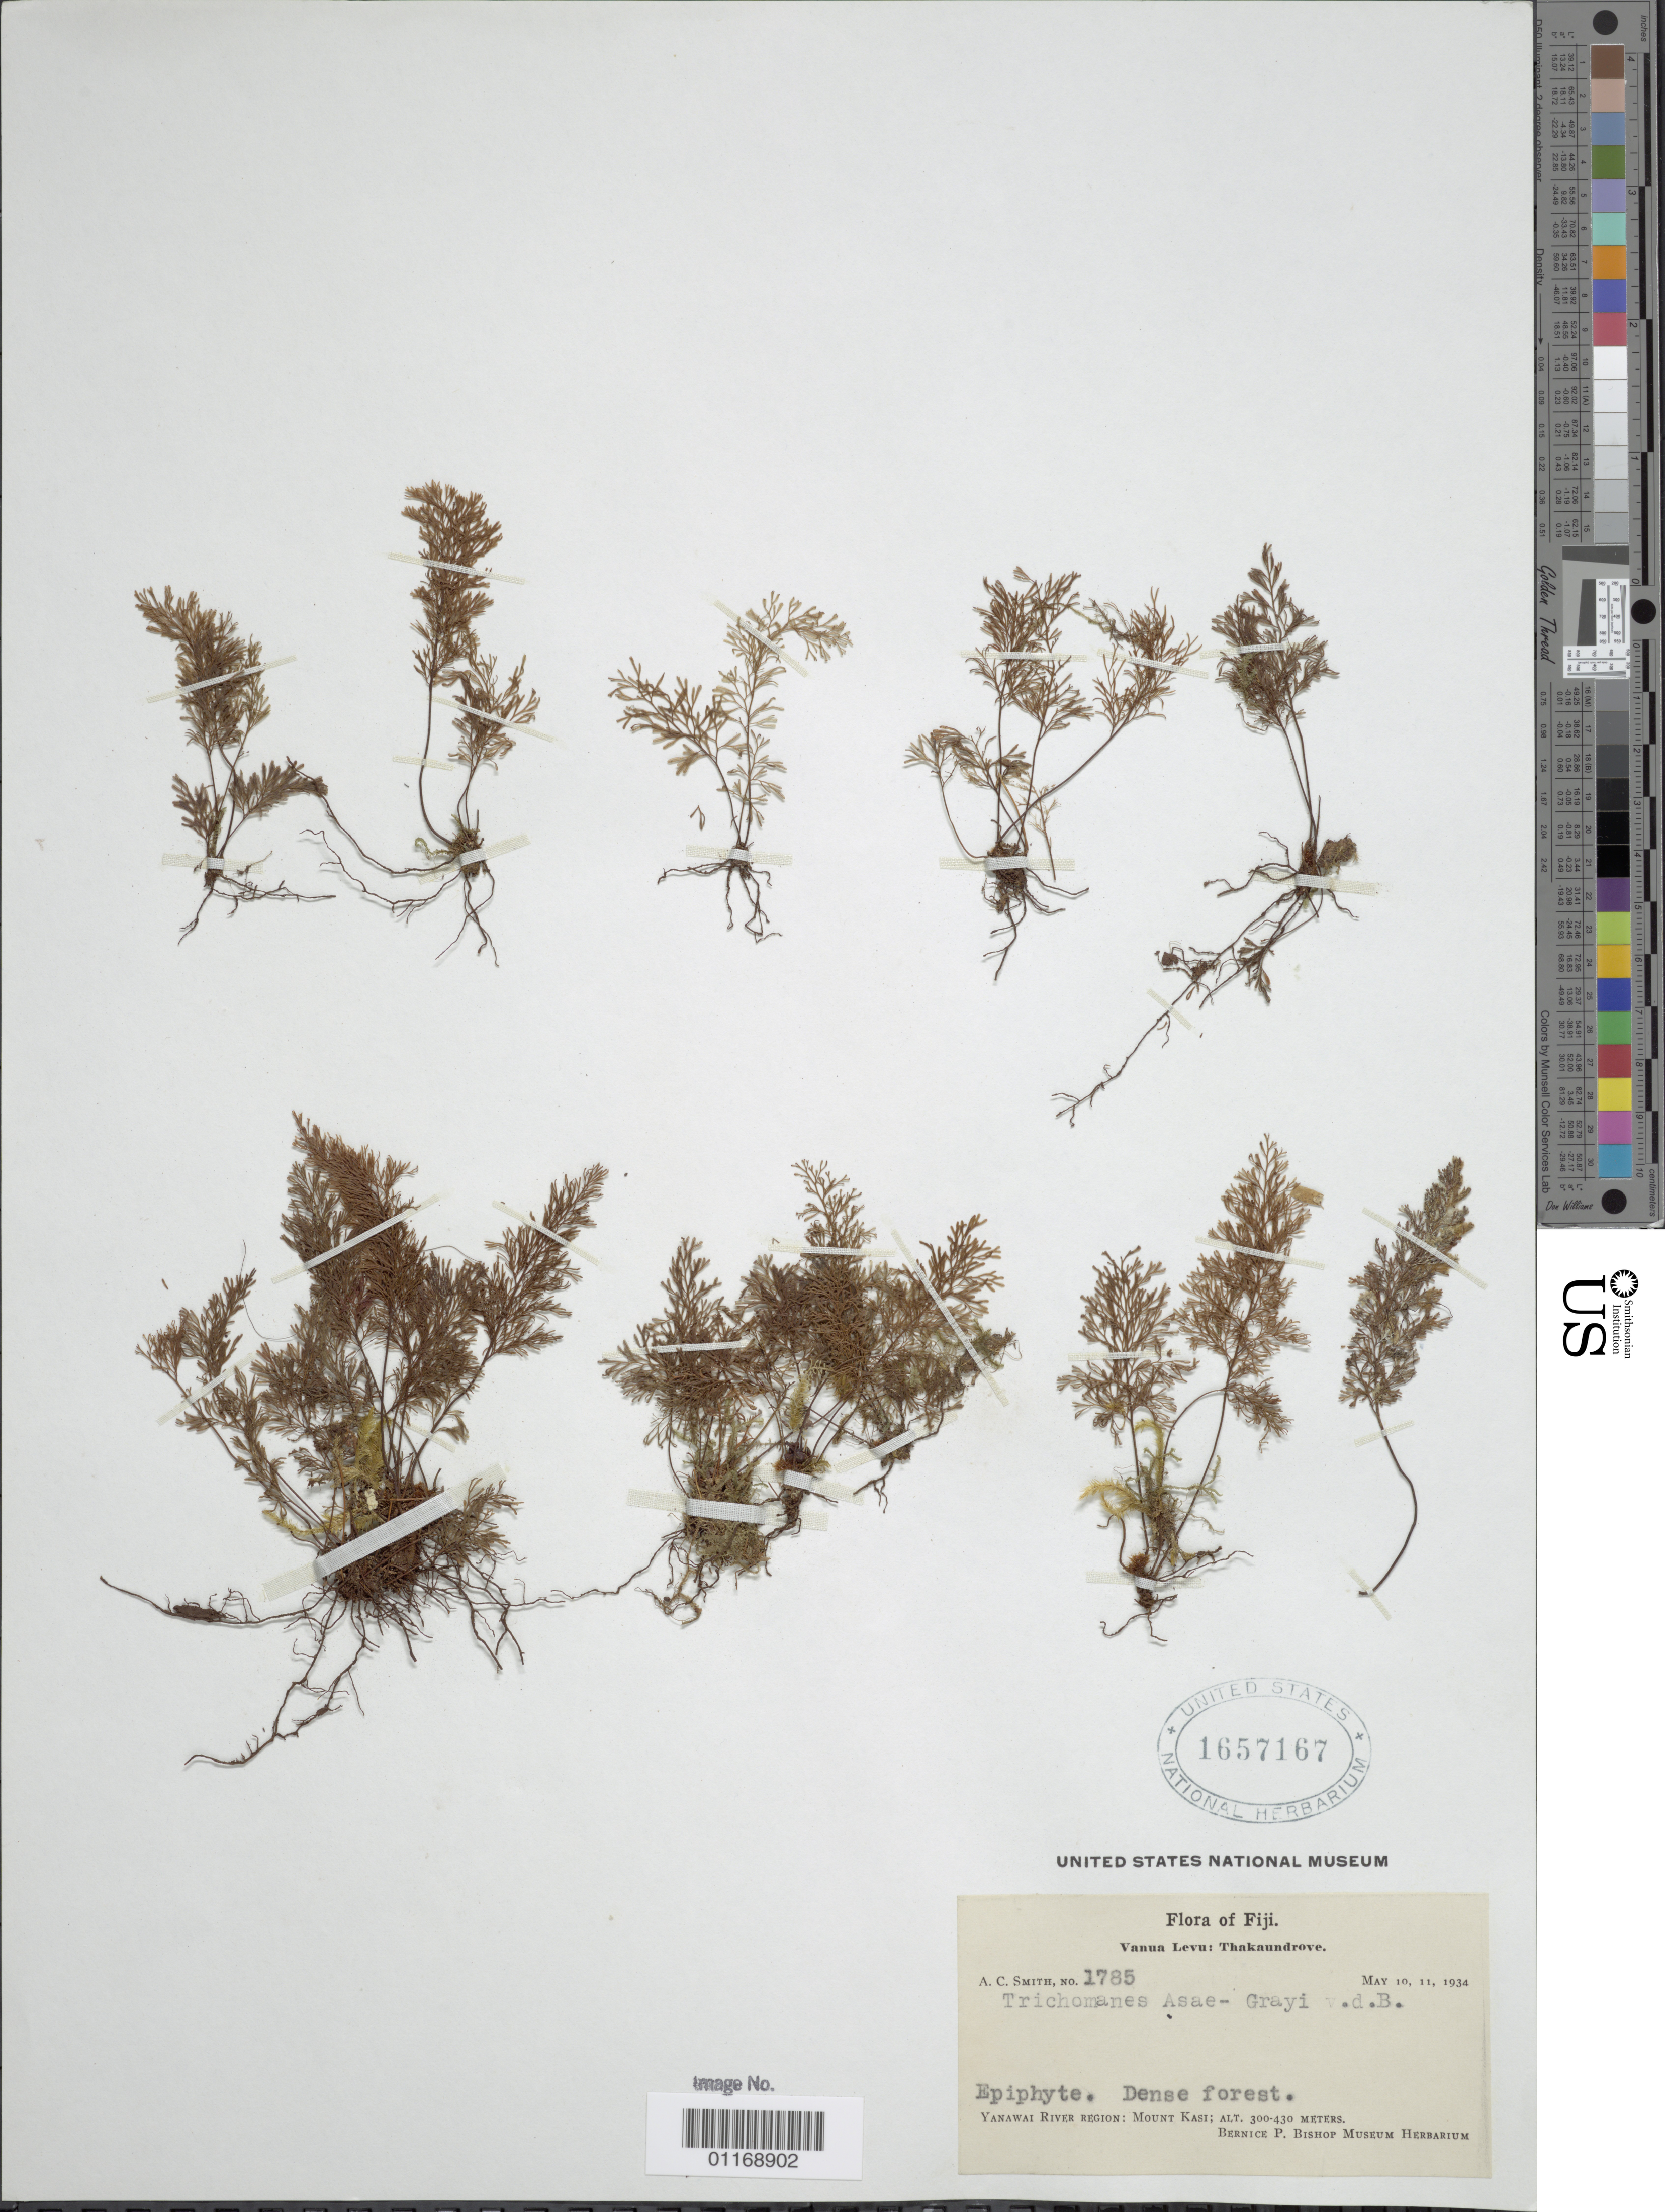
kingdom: Plantae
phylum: Tracheophyta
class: Polypodiopsida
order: Hymenophyllales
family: Hymenophyllaceae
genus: Abrodictyum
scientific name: Abrodictyum asae-grayi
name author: (Bosch) Ebihara & K. Iwats.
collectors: A. C. Smith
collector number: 1785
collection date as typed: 10 May 1934 and 11 May 1934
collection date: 1934-05-10,1934-05-11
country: Fiji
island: Vanua Levu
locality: Thakaundrove, Mt. Kasi, Yanawi River region. [Vanua Levu Group]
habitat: Dense forest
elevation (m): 300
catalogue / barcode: US 1657167